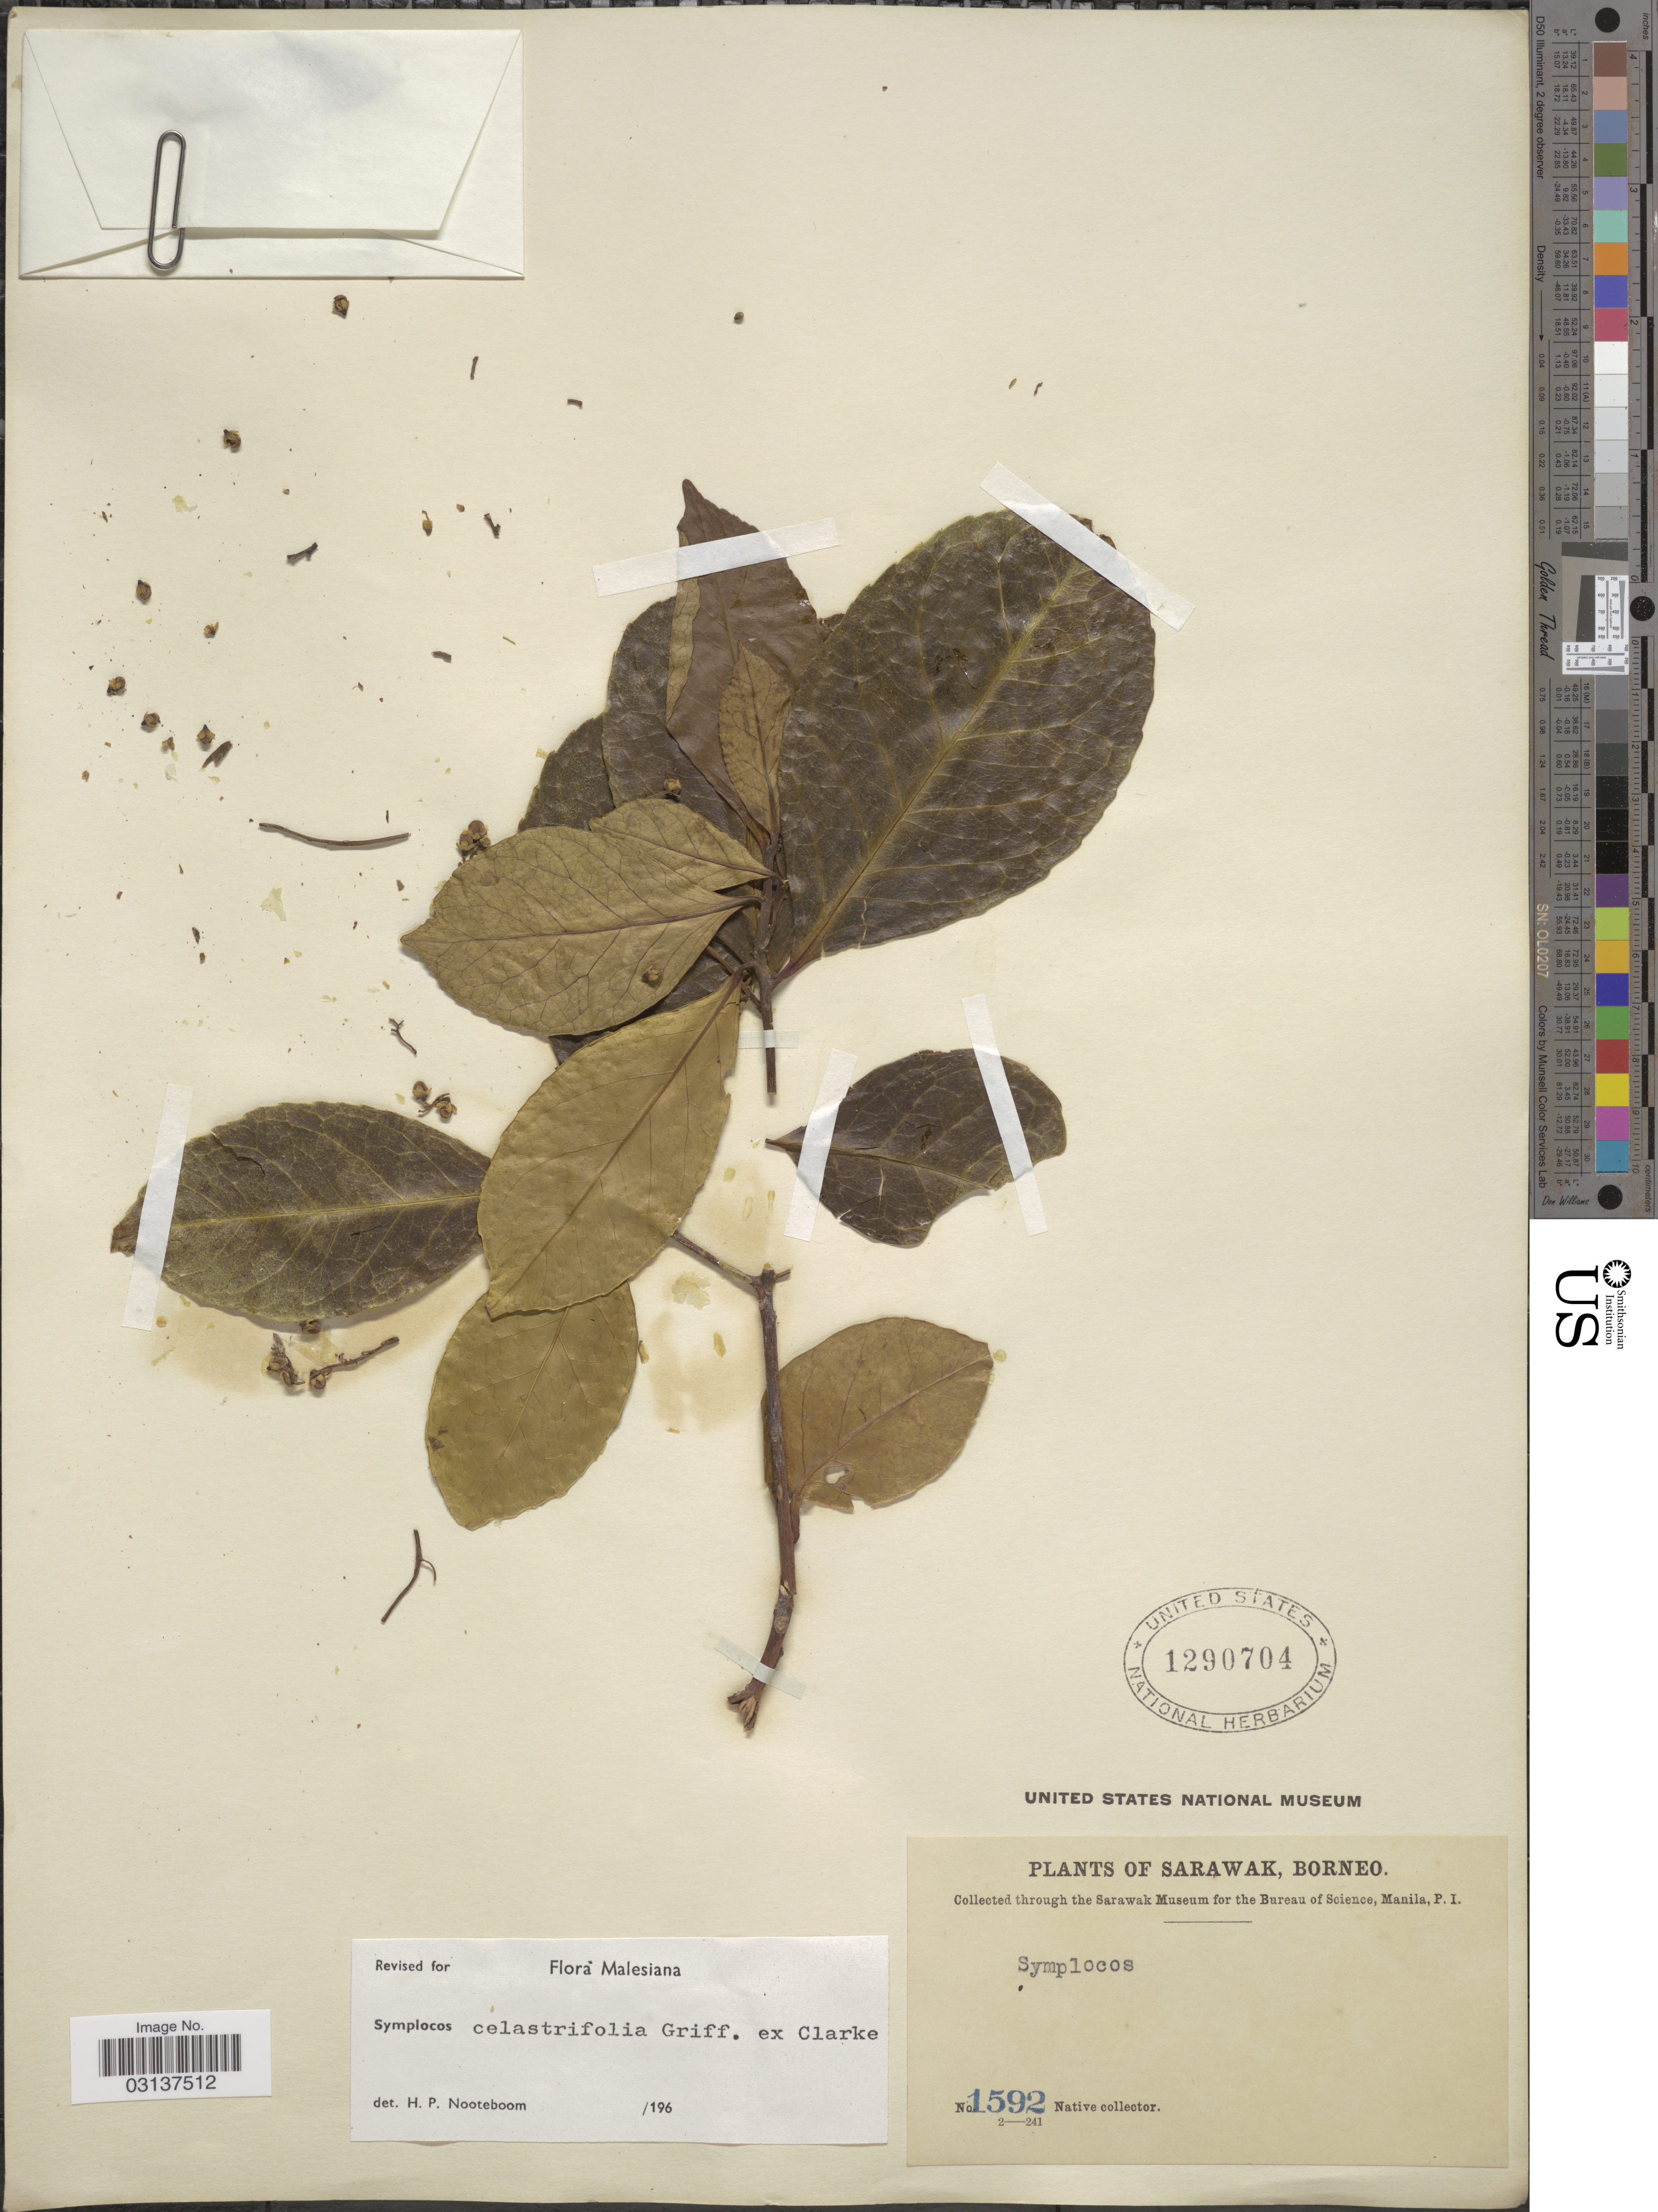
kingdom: Plantae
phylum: Tracheophyta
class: Magnoliopsida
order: Ericales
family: Symplocaceae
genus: Symplocos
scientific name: Symplocos celastrifolia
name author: Griff. ex C.B. Clarke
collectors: Native collector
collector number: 1592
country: Malaysia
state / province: Sarawak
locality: Borneo.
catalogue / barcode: US 1290704